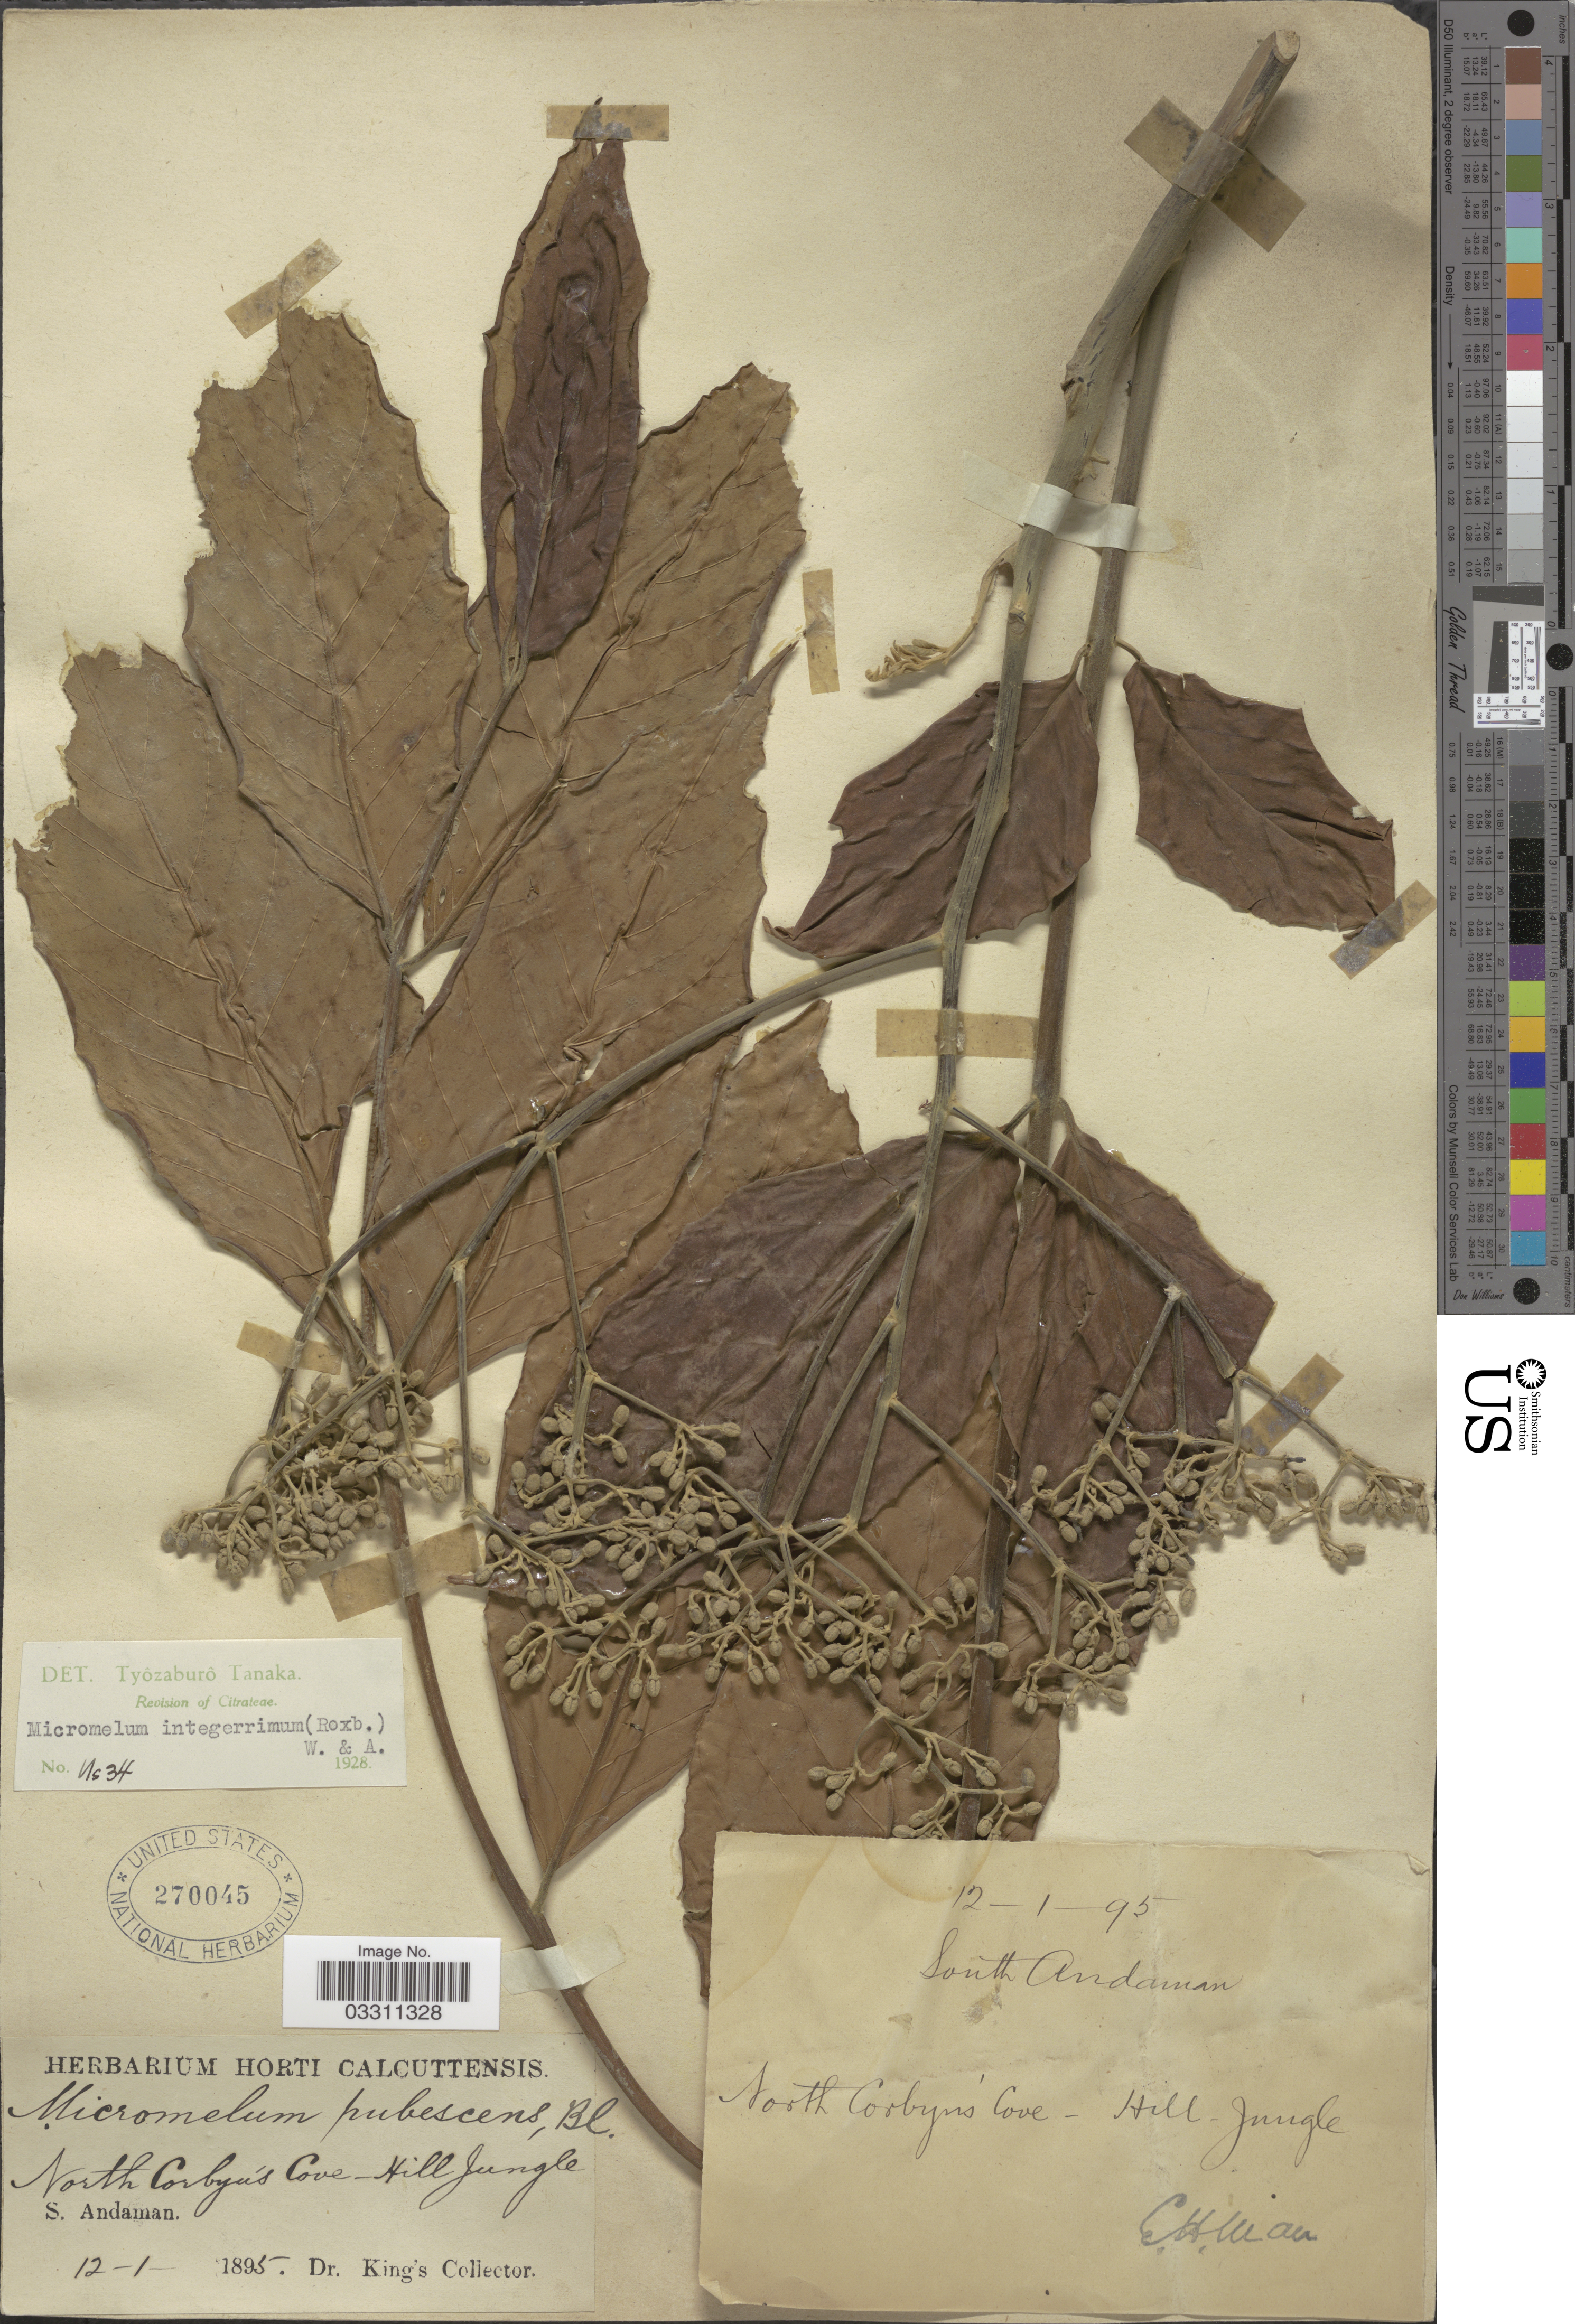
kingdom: Plantae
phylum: Tracheophyta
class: Magnoliopsida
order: Sapindales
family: Rutaceae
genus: Micromelum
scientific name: Micromelum integerrimum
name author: (Buch.-Ham. ex DC.) Wight & Arn. ex M. Roem.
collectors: Dr. King's collector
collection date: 1895-01-12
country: India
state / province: Andaman and Nicobar Islands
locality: North Corbyn's Cove - Hill Jungle. South Andaman.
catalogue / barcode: US 270045